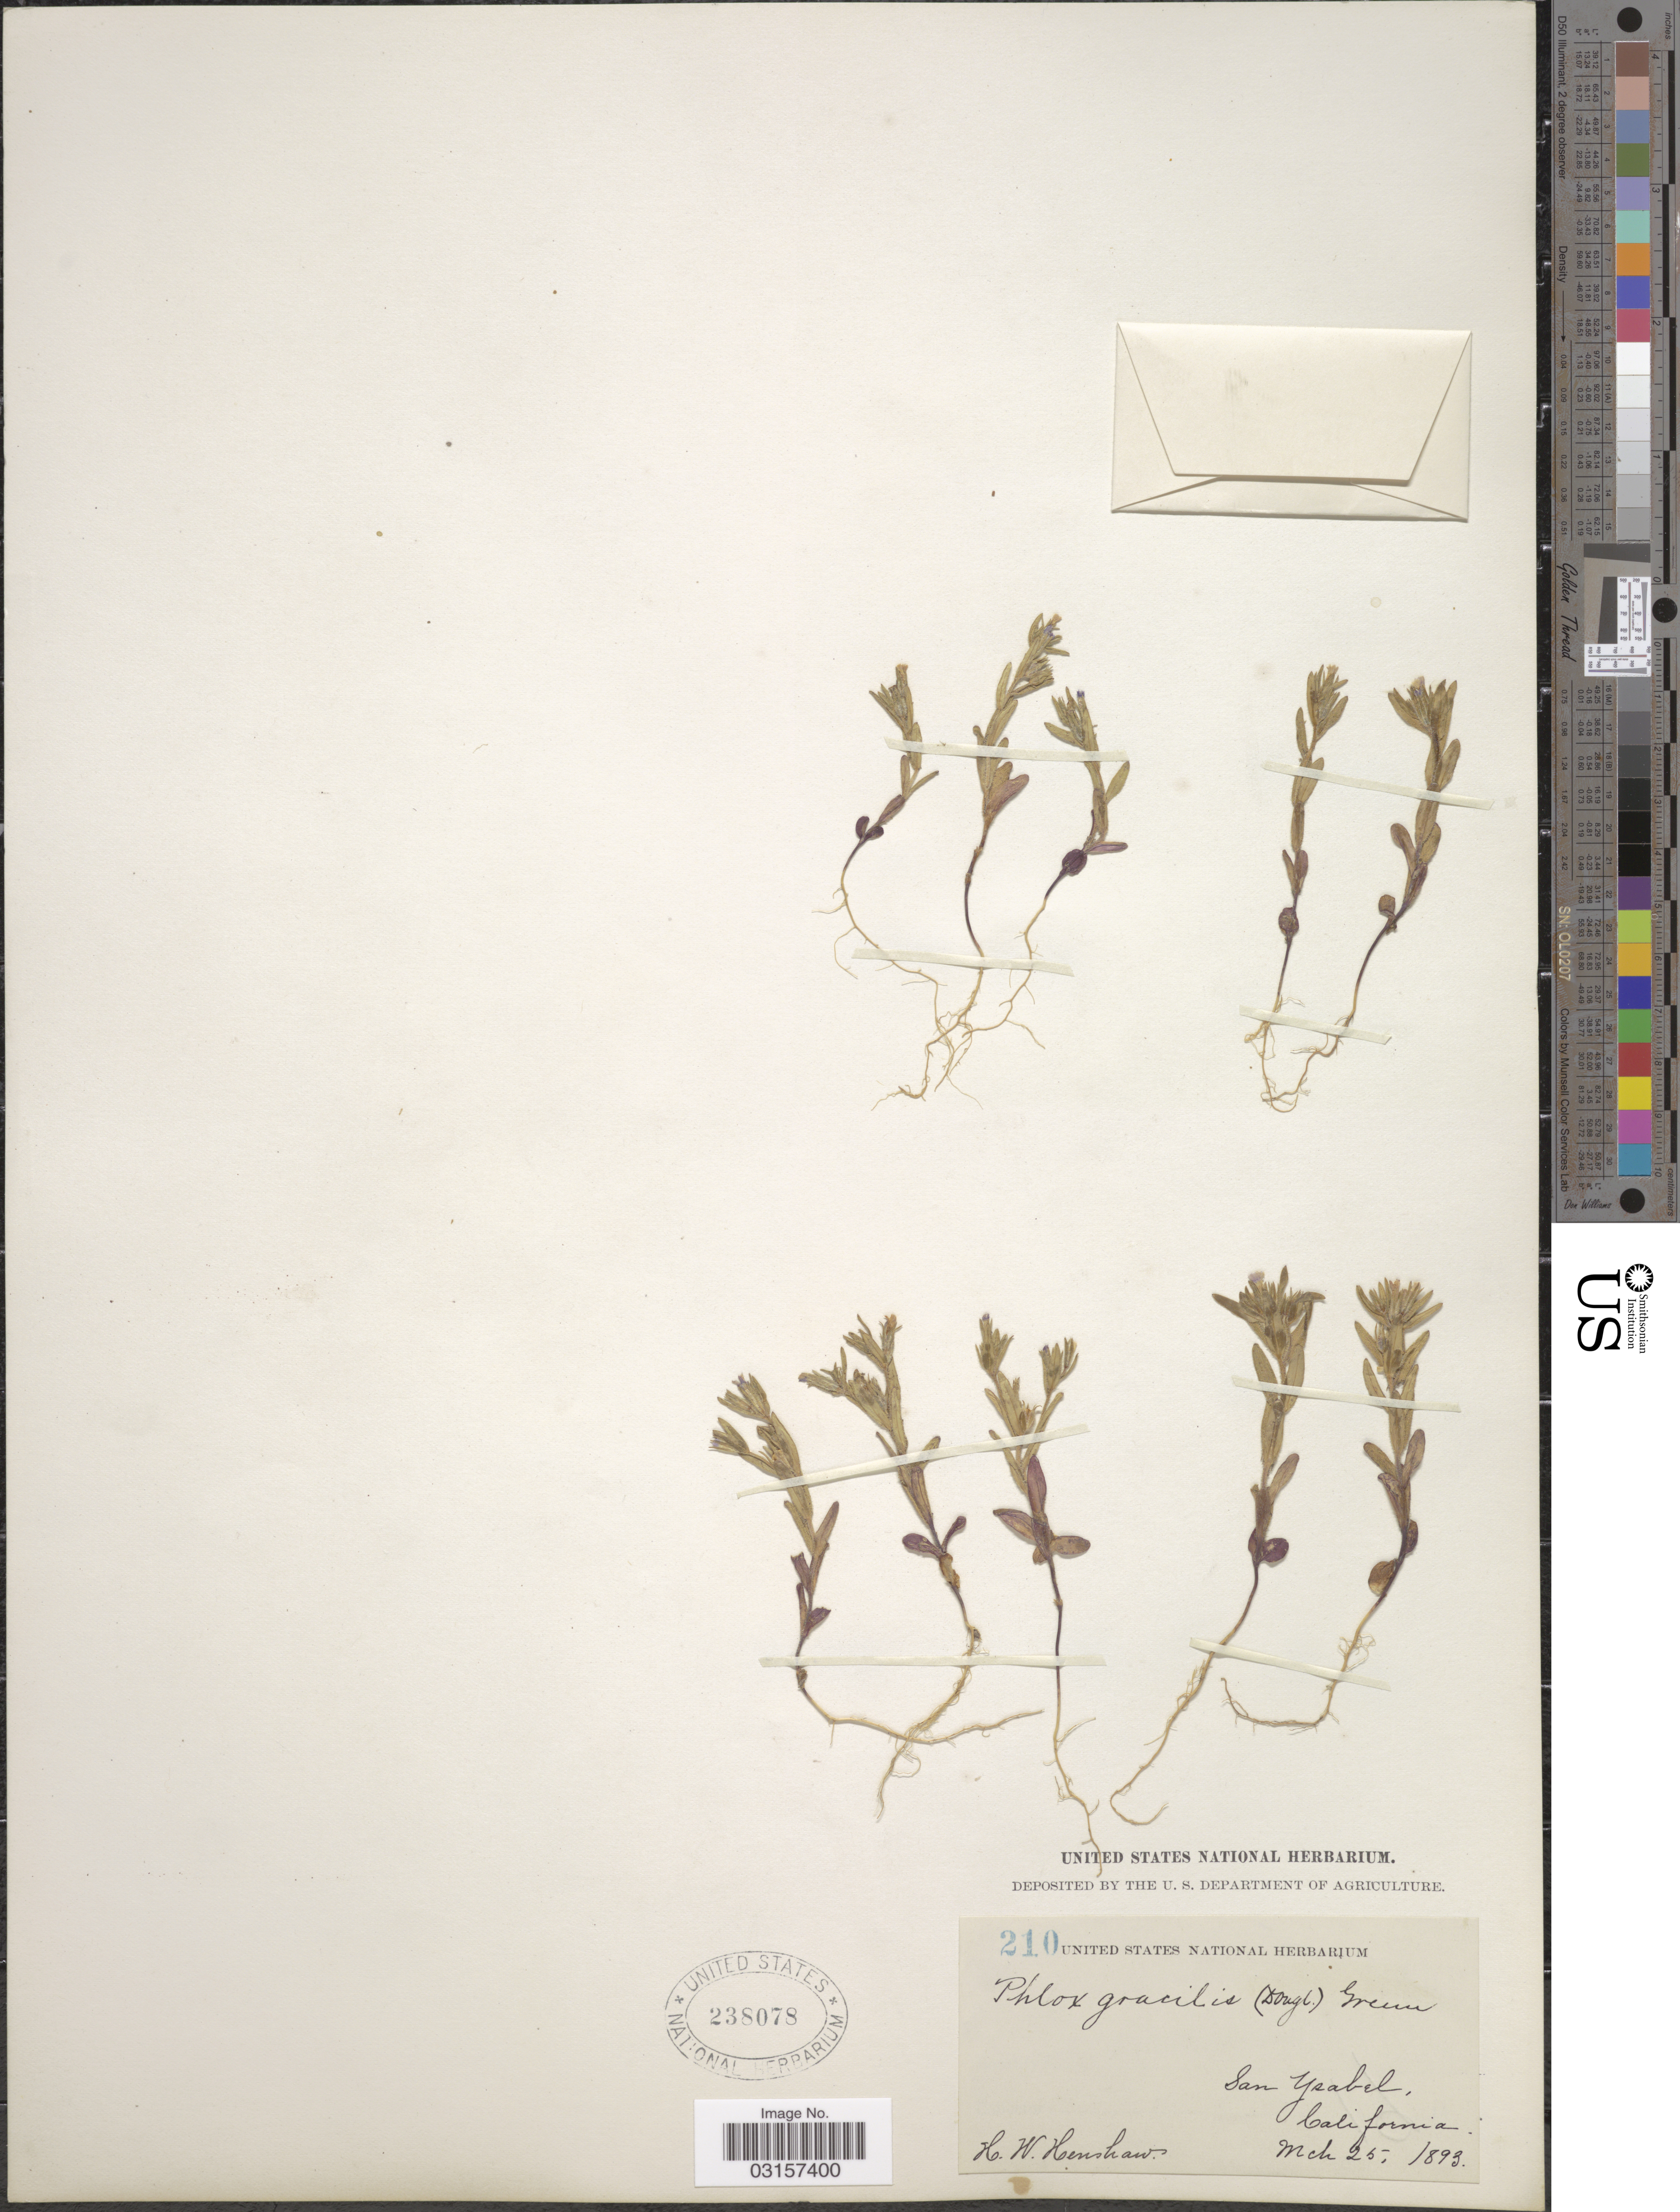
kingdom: Plantae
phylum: Tracheophyta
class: Magnoliopsida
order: Ericales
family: Polemoniaceae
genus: Microsteris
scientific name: Microsteris gracilis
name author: (Hook.) Greene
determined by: (US) Smithsonian Institution - National Museum of Natural History - Department of Botany (UNITED STATES)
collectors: H. Henshaw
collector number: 210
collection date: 1893-03-25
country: United States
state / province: California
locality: San Ysabel.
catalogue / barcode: US 238078